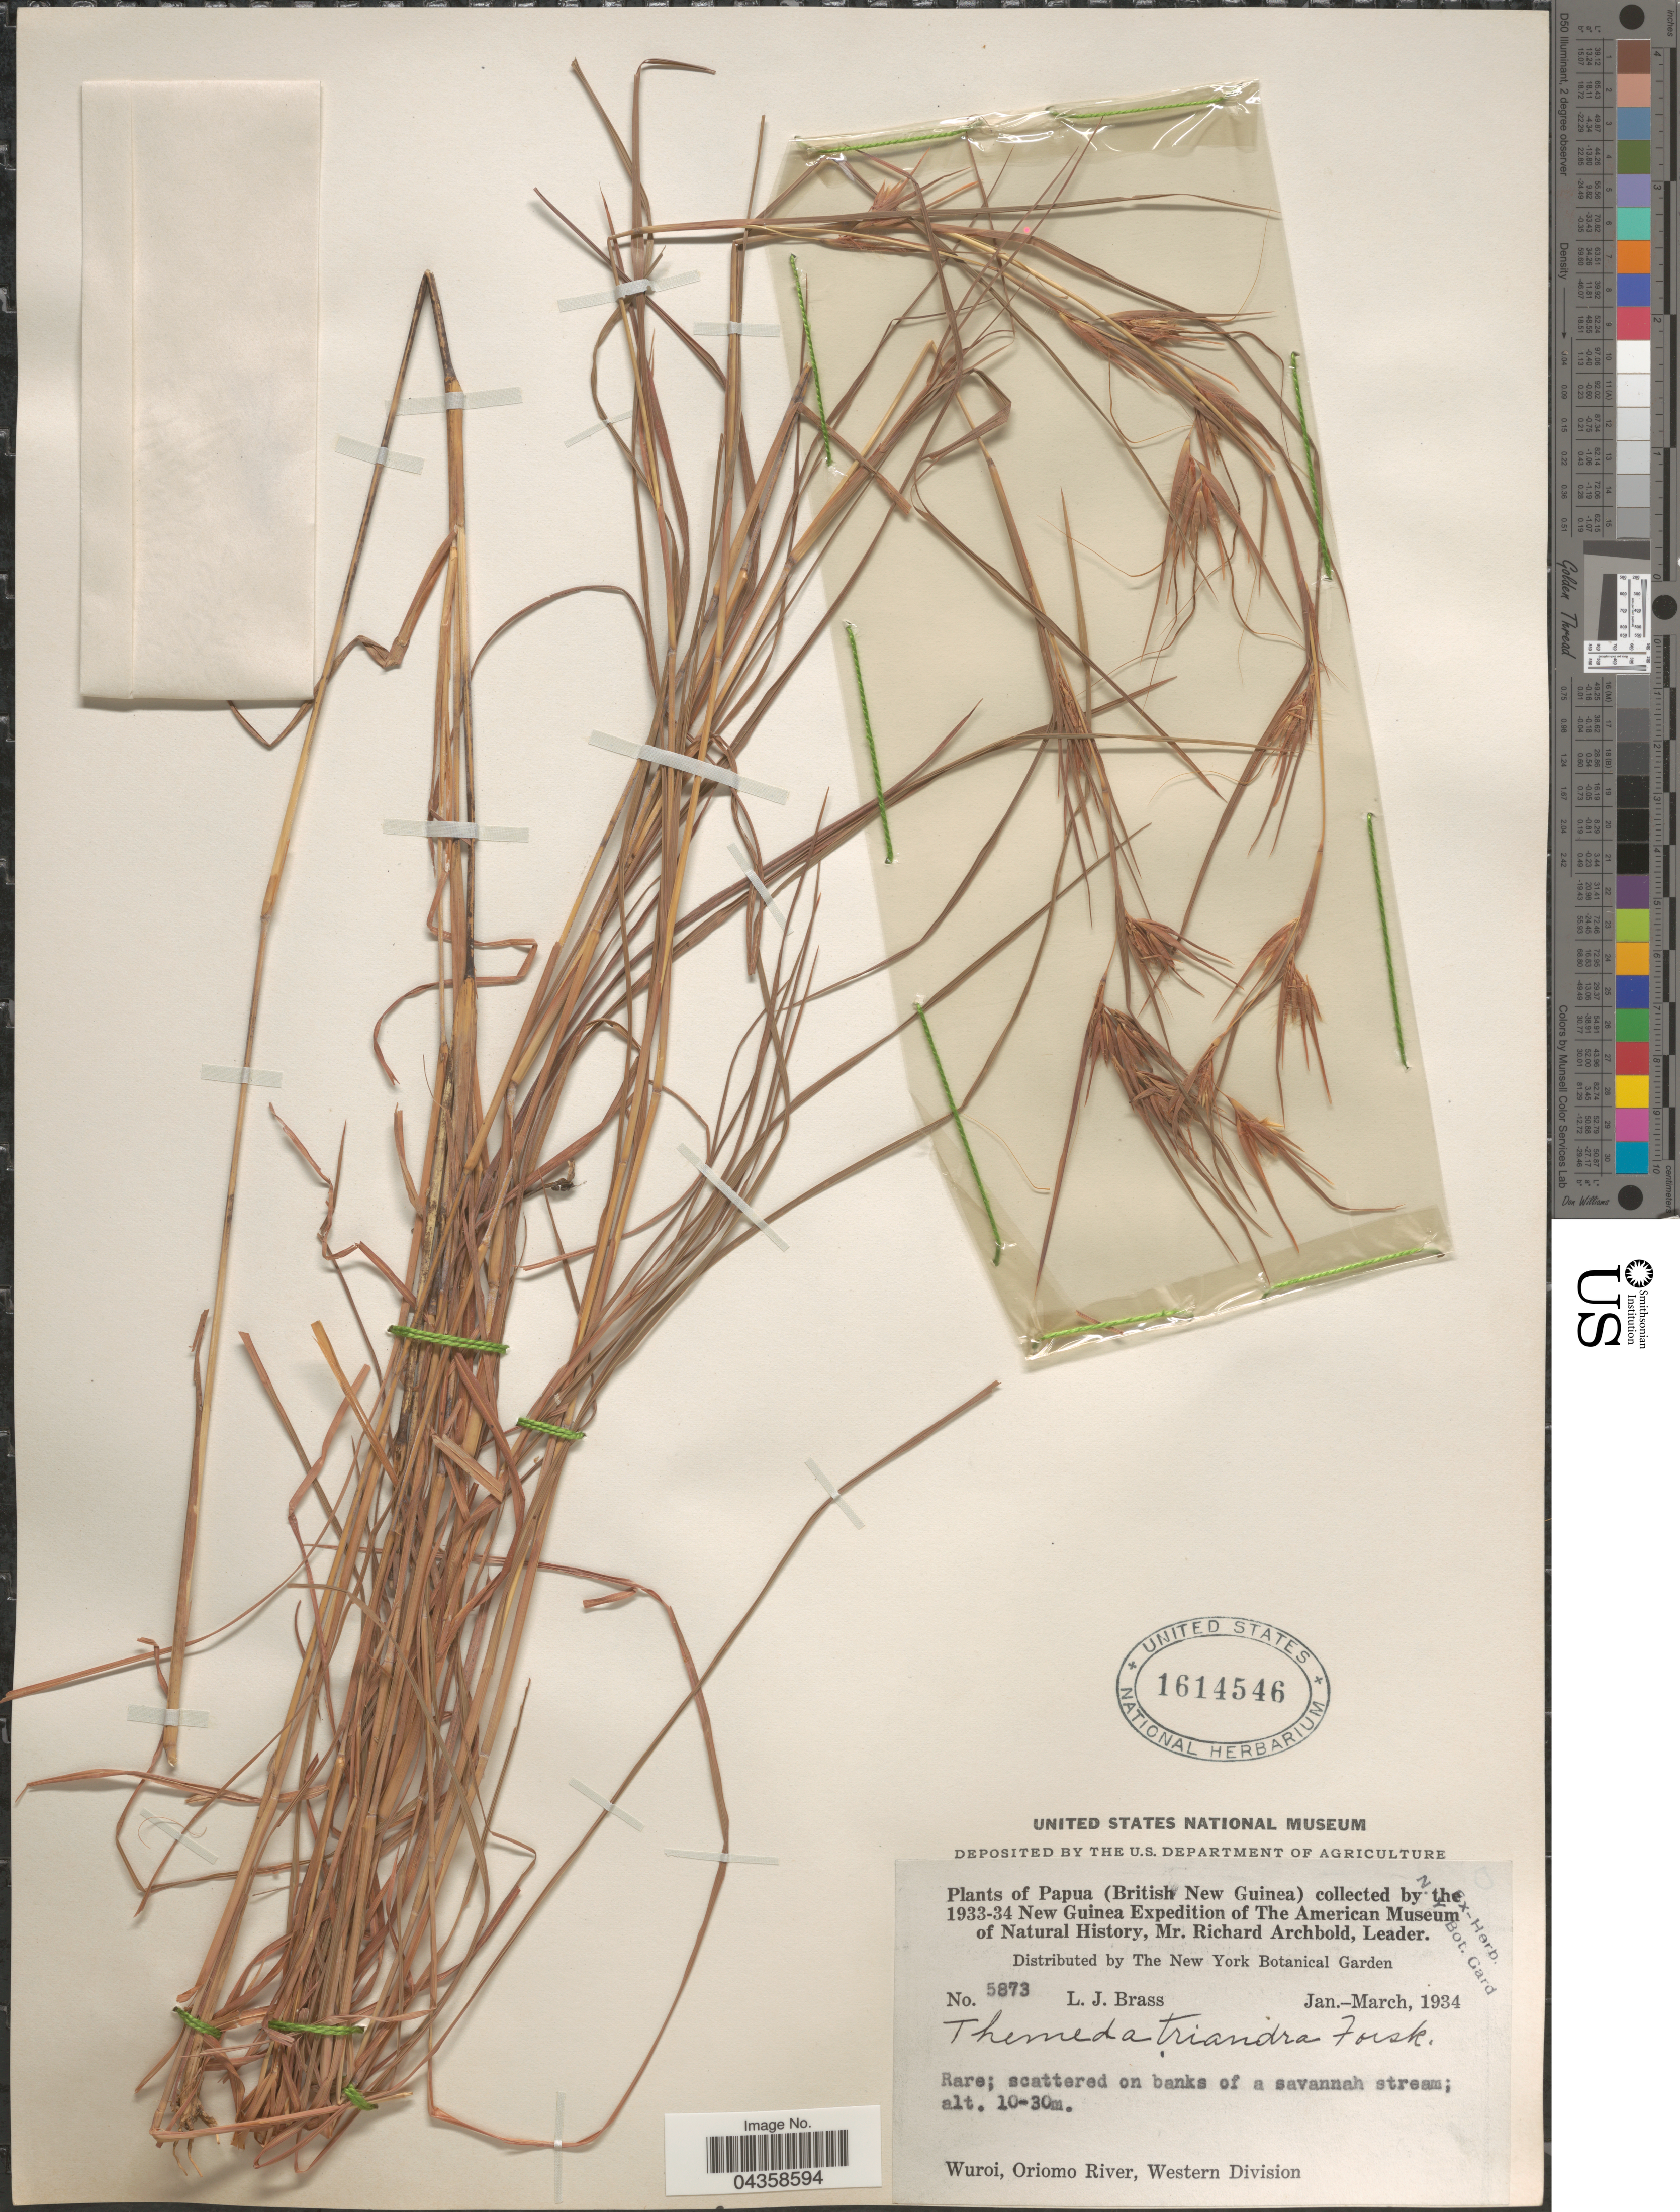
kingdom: Plantae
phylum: Tracheophyta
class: Liliopsida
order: Poales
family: Poaceae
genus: Themeda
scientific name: Themeda triandra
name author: Forssk.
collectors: L. J. Brass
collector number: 5873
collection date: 1934-01/1934-03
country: Papua New Guinea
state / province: Manus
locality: Papua (British New Guinea). 1933-34 New Guinea Expedition of The American Museum of Natural History. Wuroi, Oriomo River, Western Division.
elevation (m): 10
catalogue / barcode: US 1614546